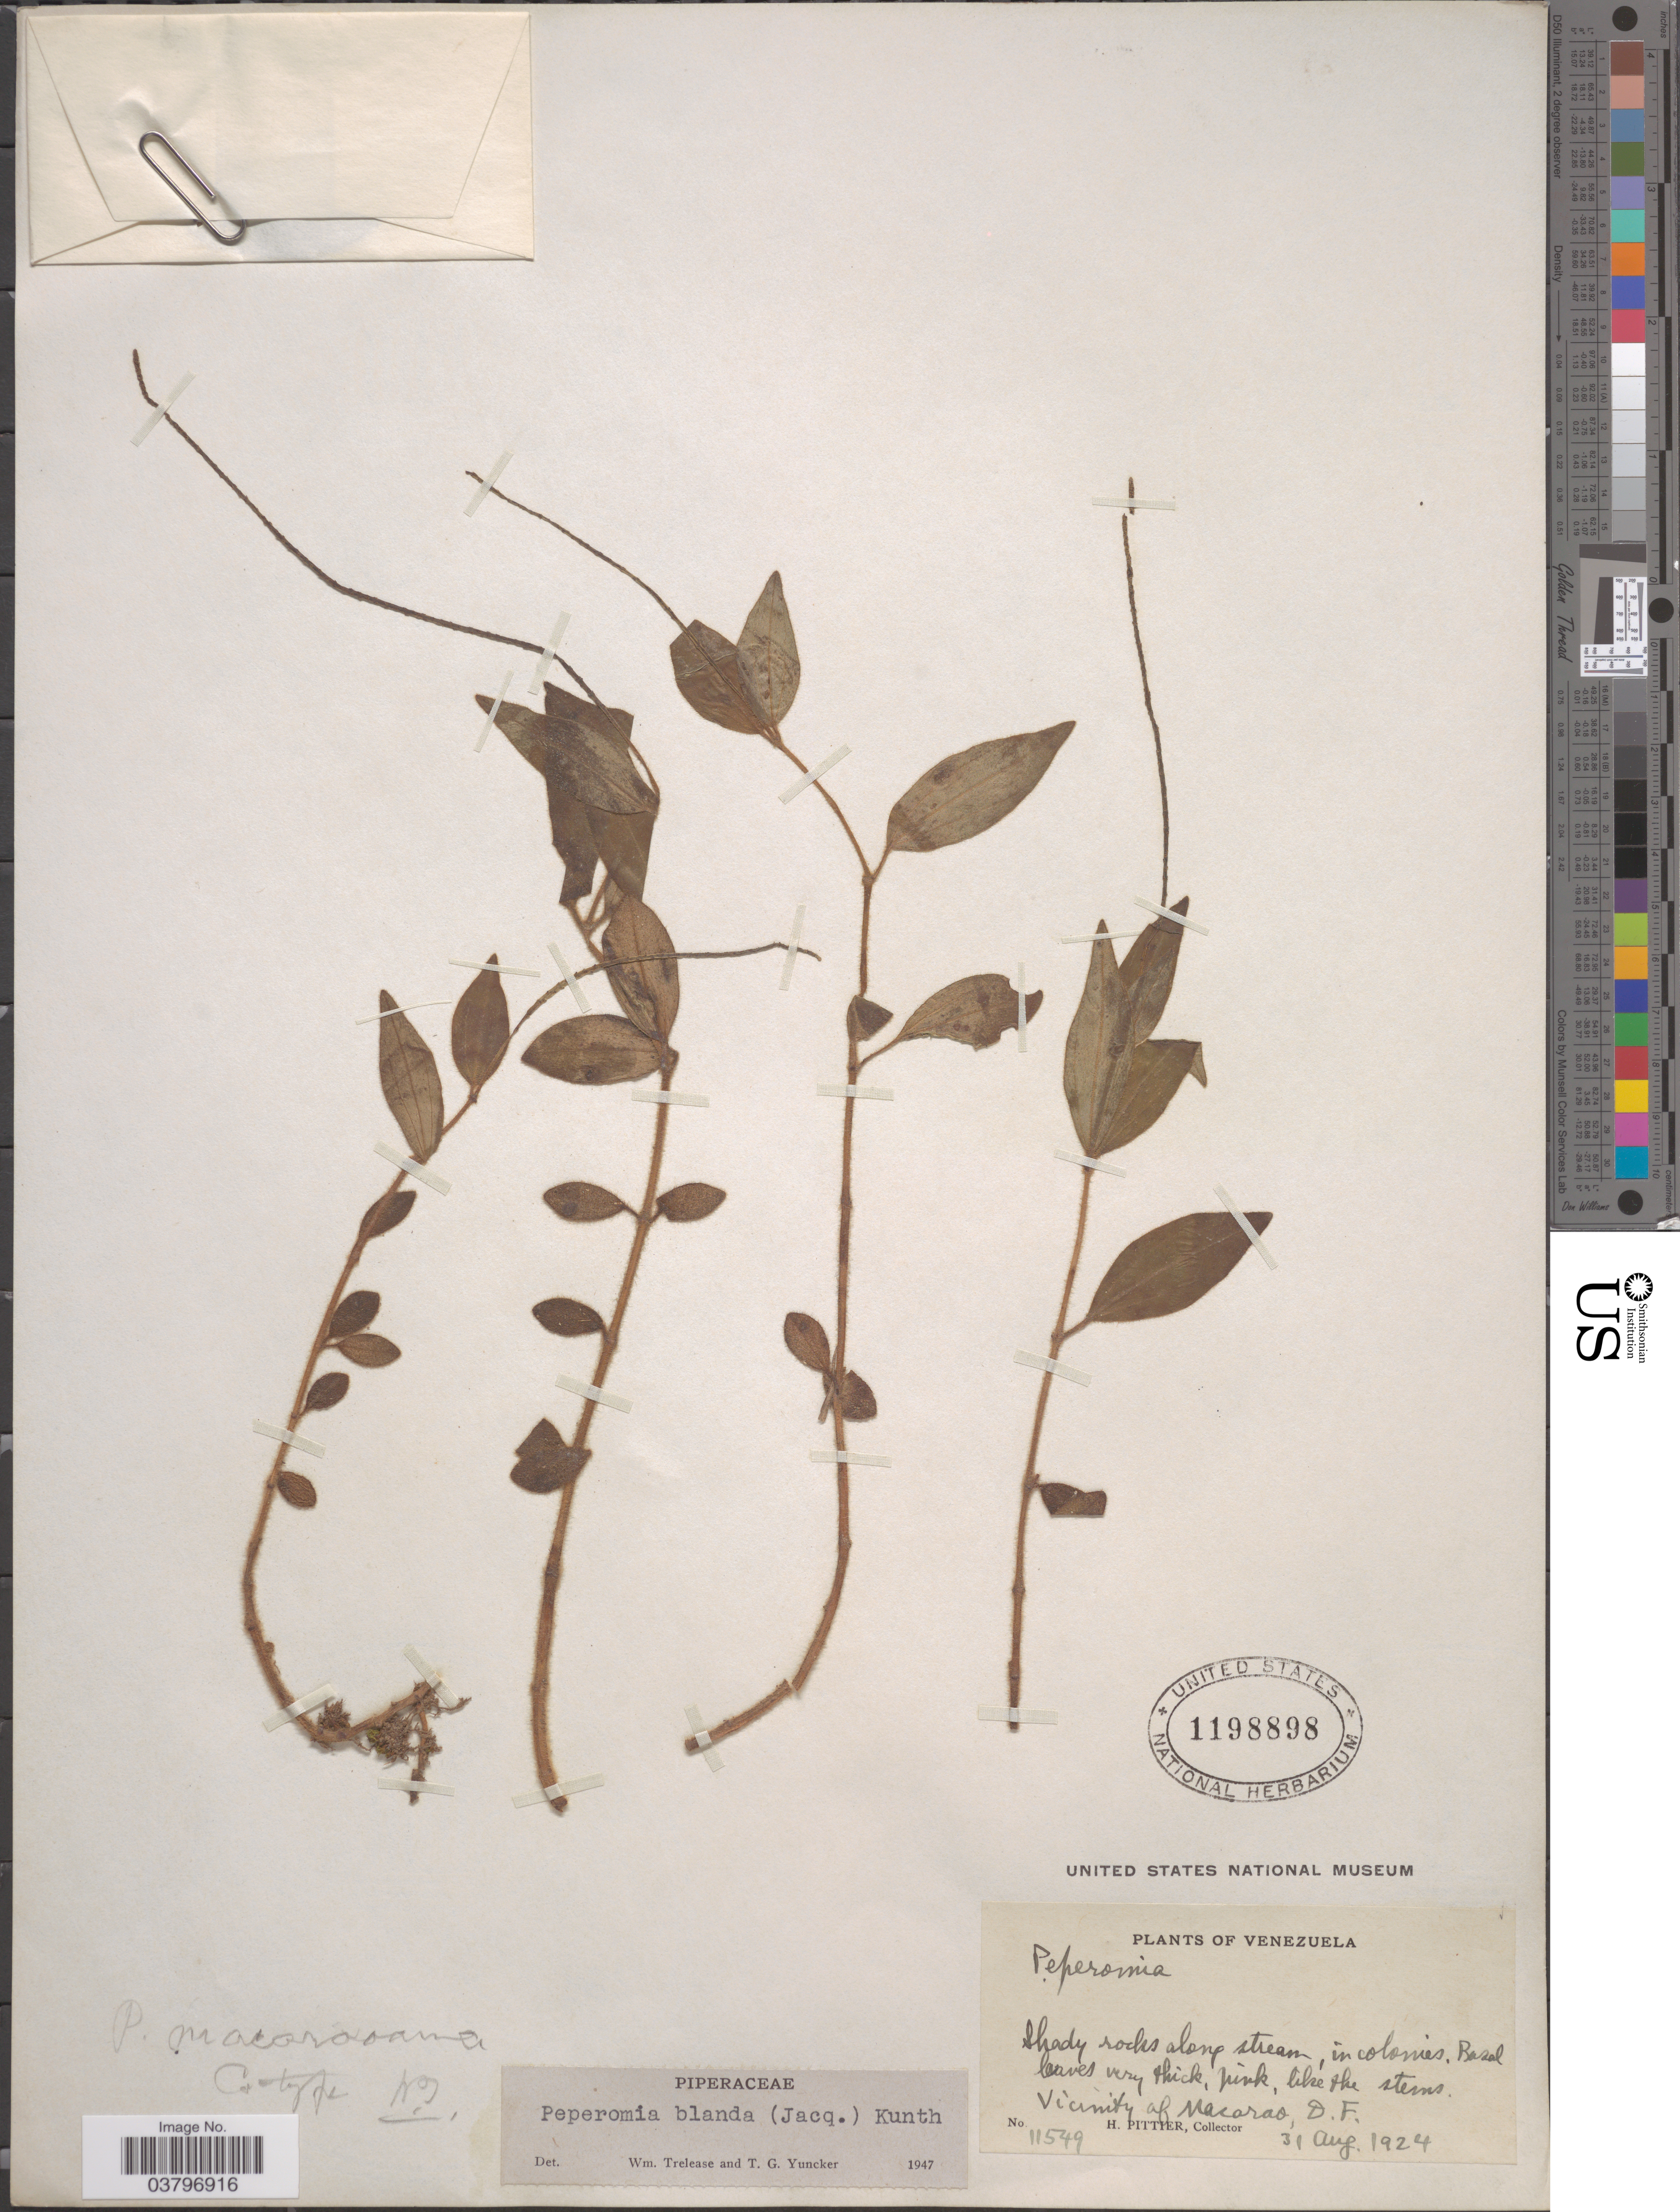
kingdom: Plantae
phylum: Tracheophyta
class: Magnoliopsida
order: Piperales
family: Piperaceae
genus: Peperomia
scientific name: Peperomia blanda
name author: (Jacq.) Kunth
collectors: H. F. Pittier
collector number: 11549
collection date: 1924-08-31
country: Venezuela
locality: Vicinity of Macarao, D. F.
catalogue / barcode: US 1198898